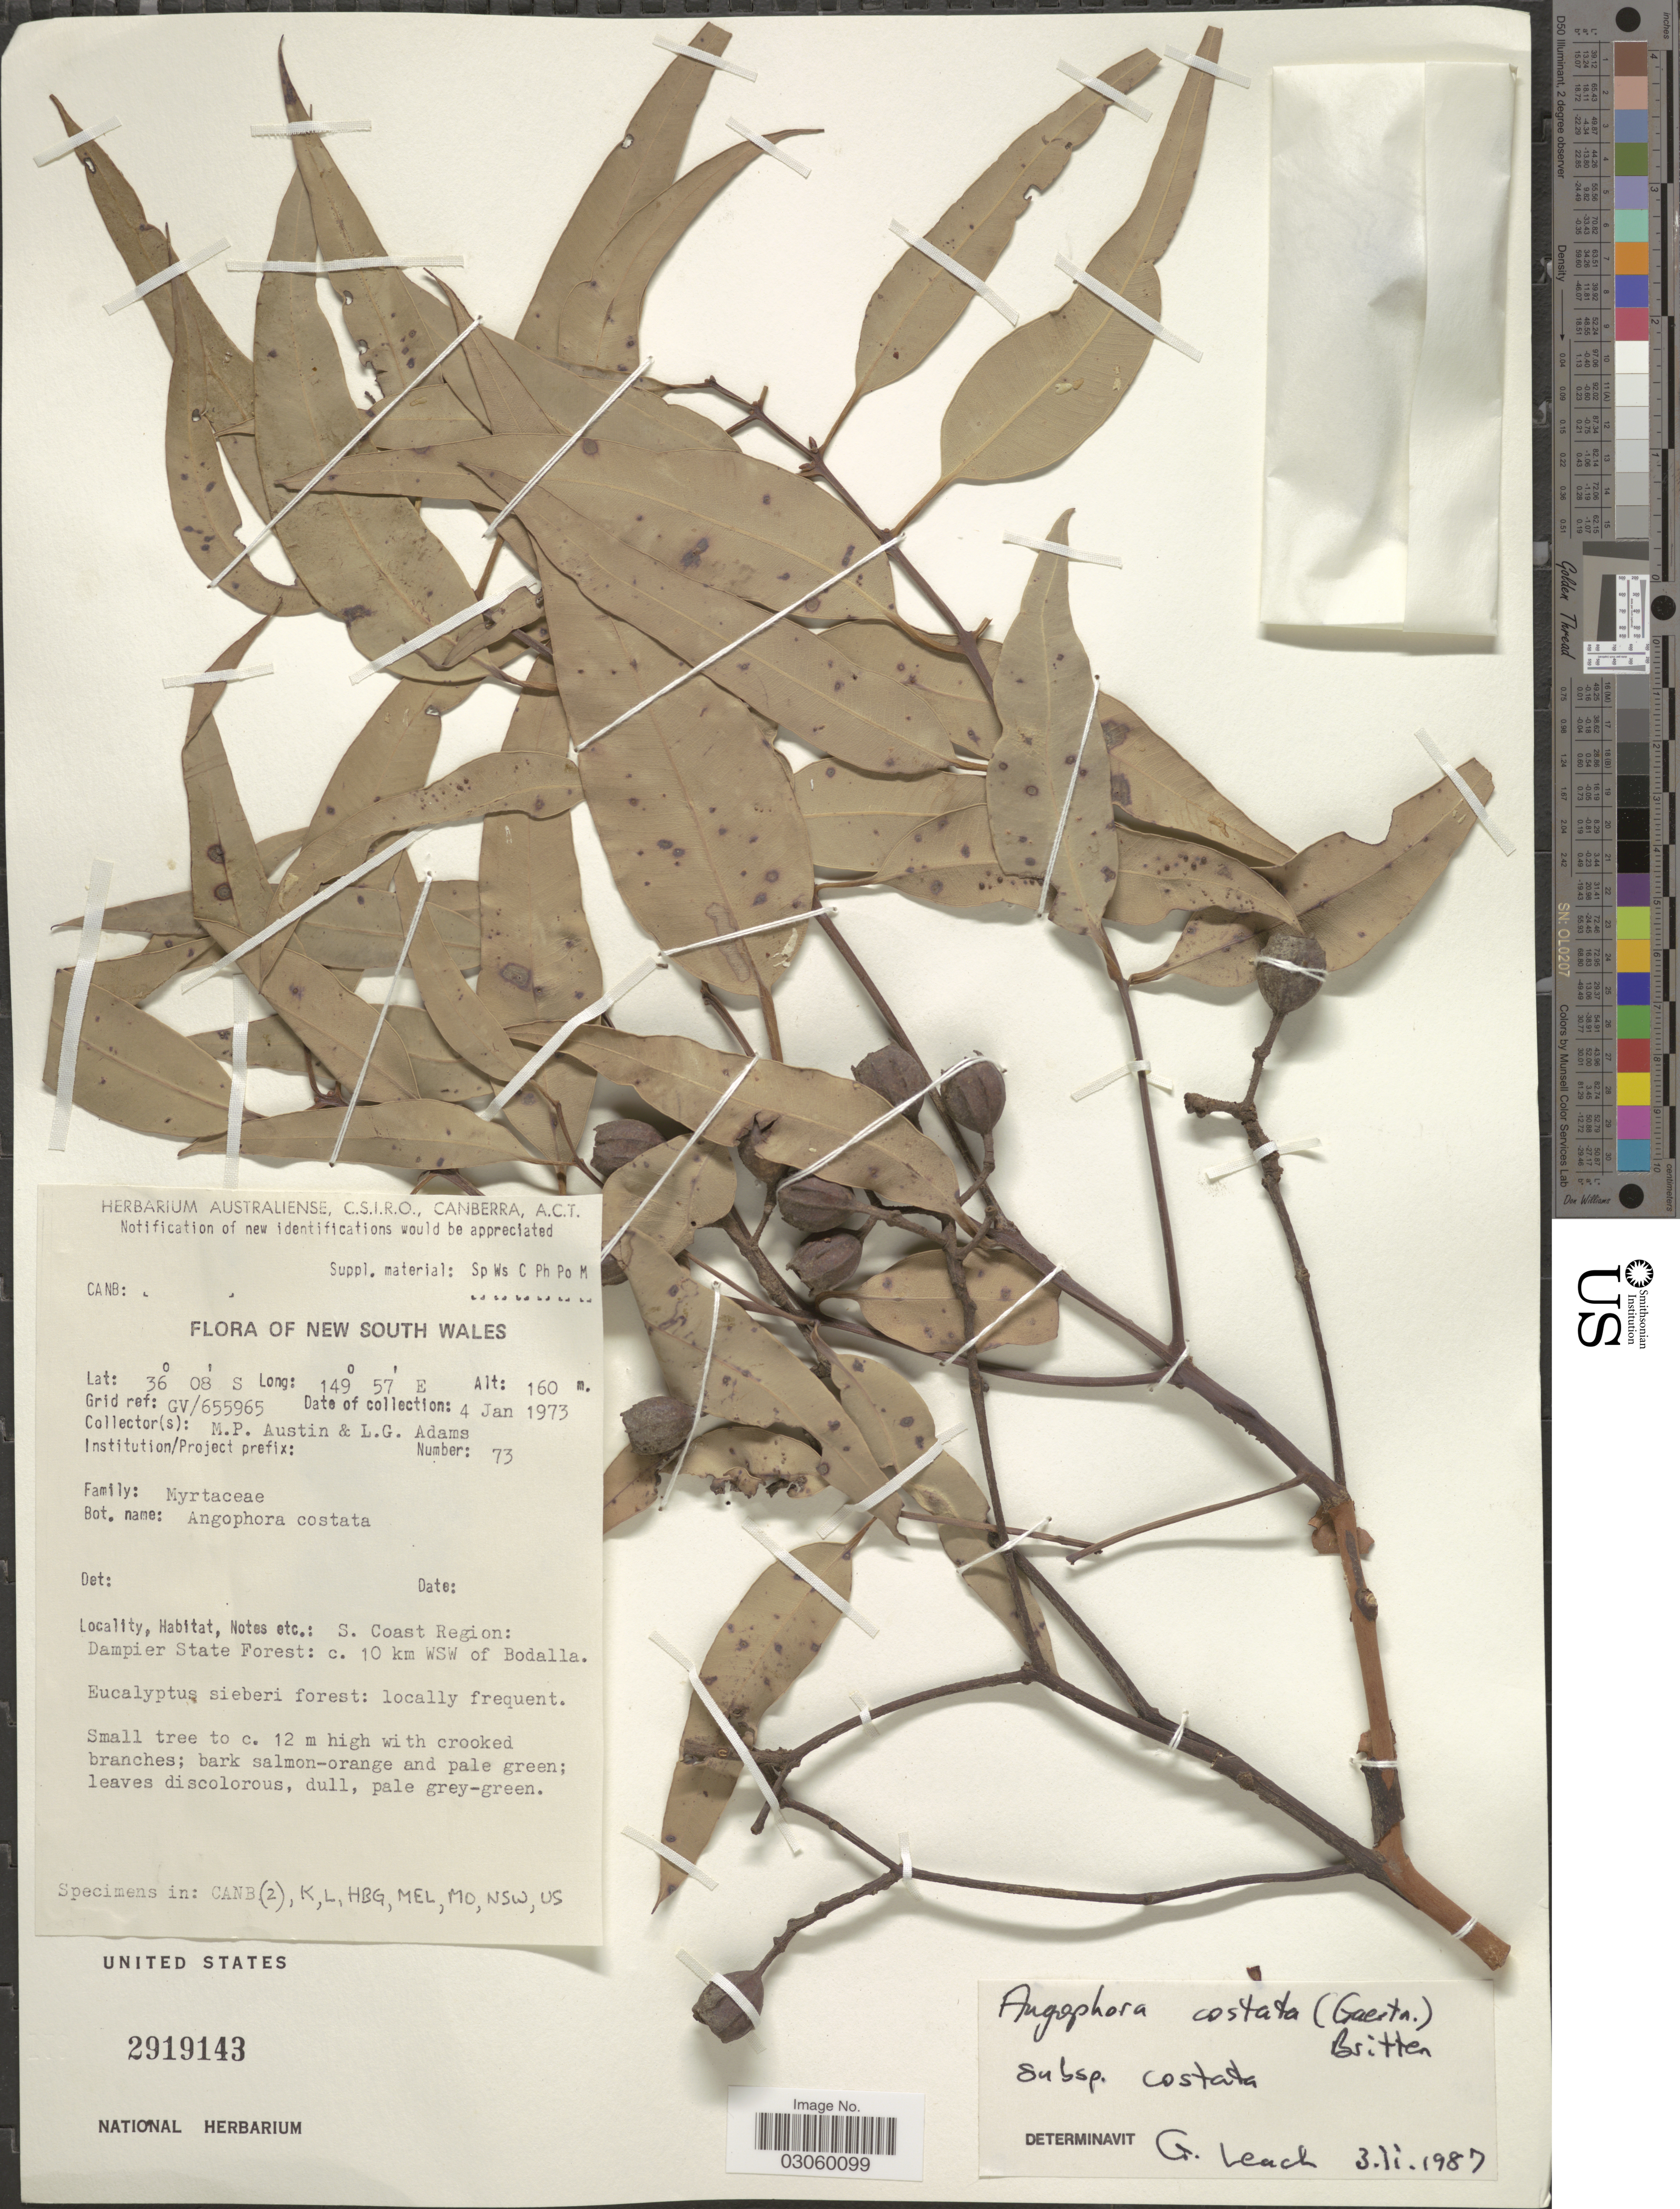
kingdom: Plantae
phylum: Tracheophyta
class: Magnoliopsida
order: Myrtales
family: Myrtaceae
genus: Angophora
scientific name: Angophora costata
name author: (Gaertn.) Britton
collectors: M. Austin & L. G. Adams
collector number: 73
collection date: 1973-01-04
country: Australia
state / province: New South Wales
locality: Grid ref: GV/655965, S. Coast Region: Dampier State Forest: c. 10 km WSW of Bodalla.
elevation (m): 160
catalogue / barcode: US 2919143